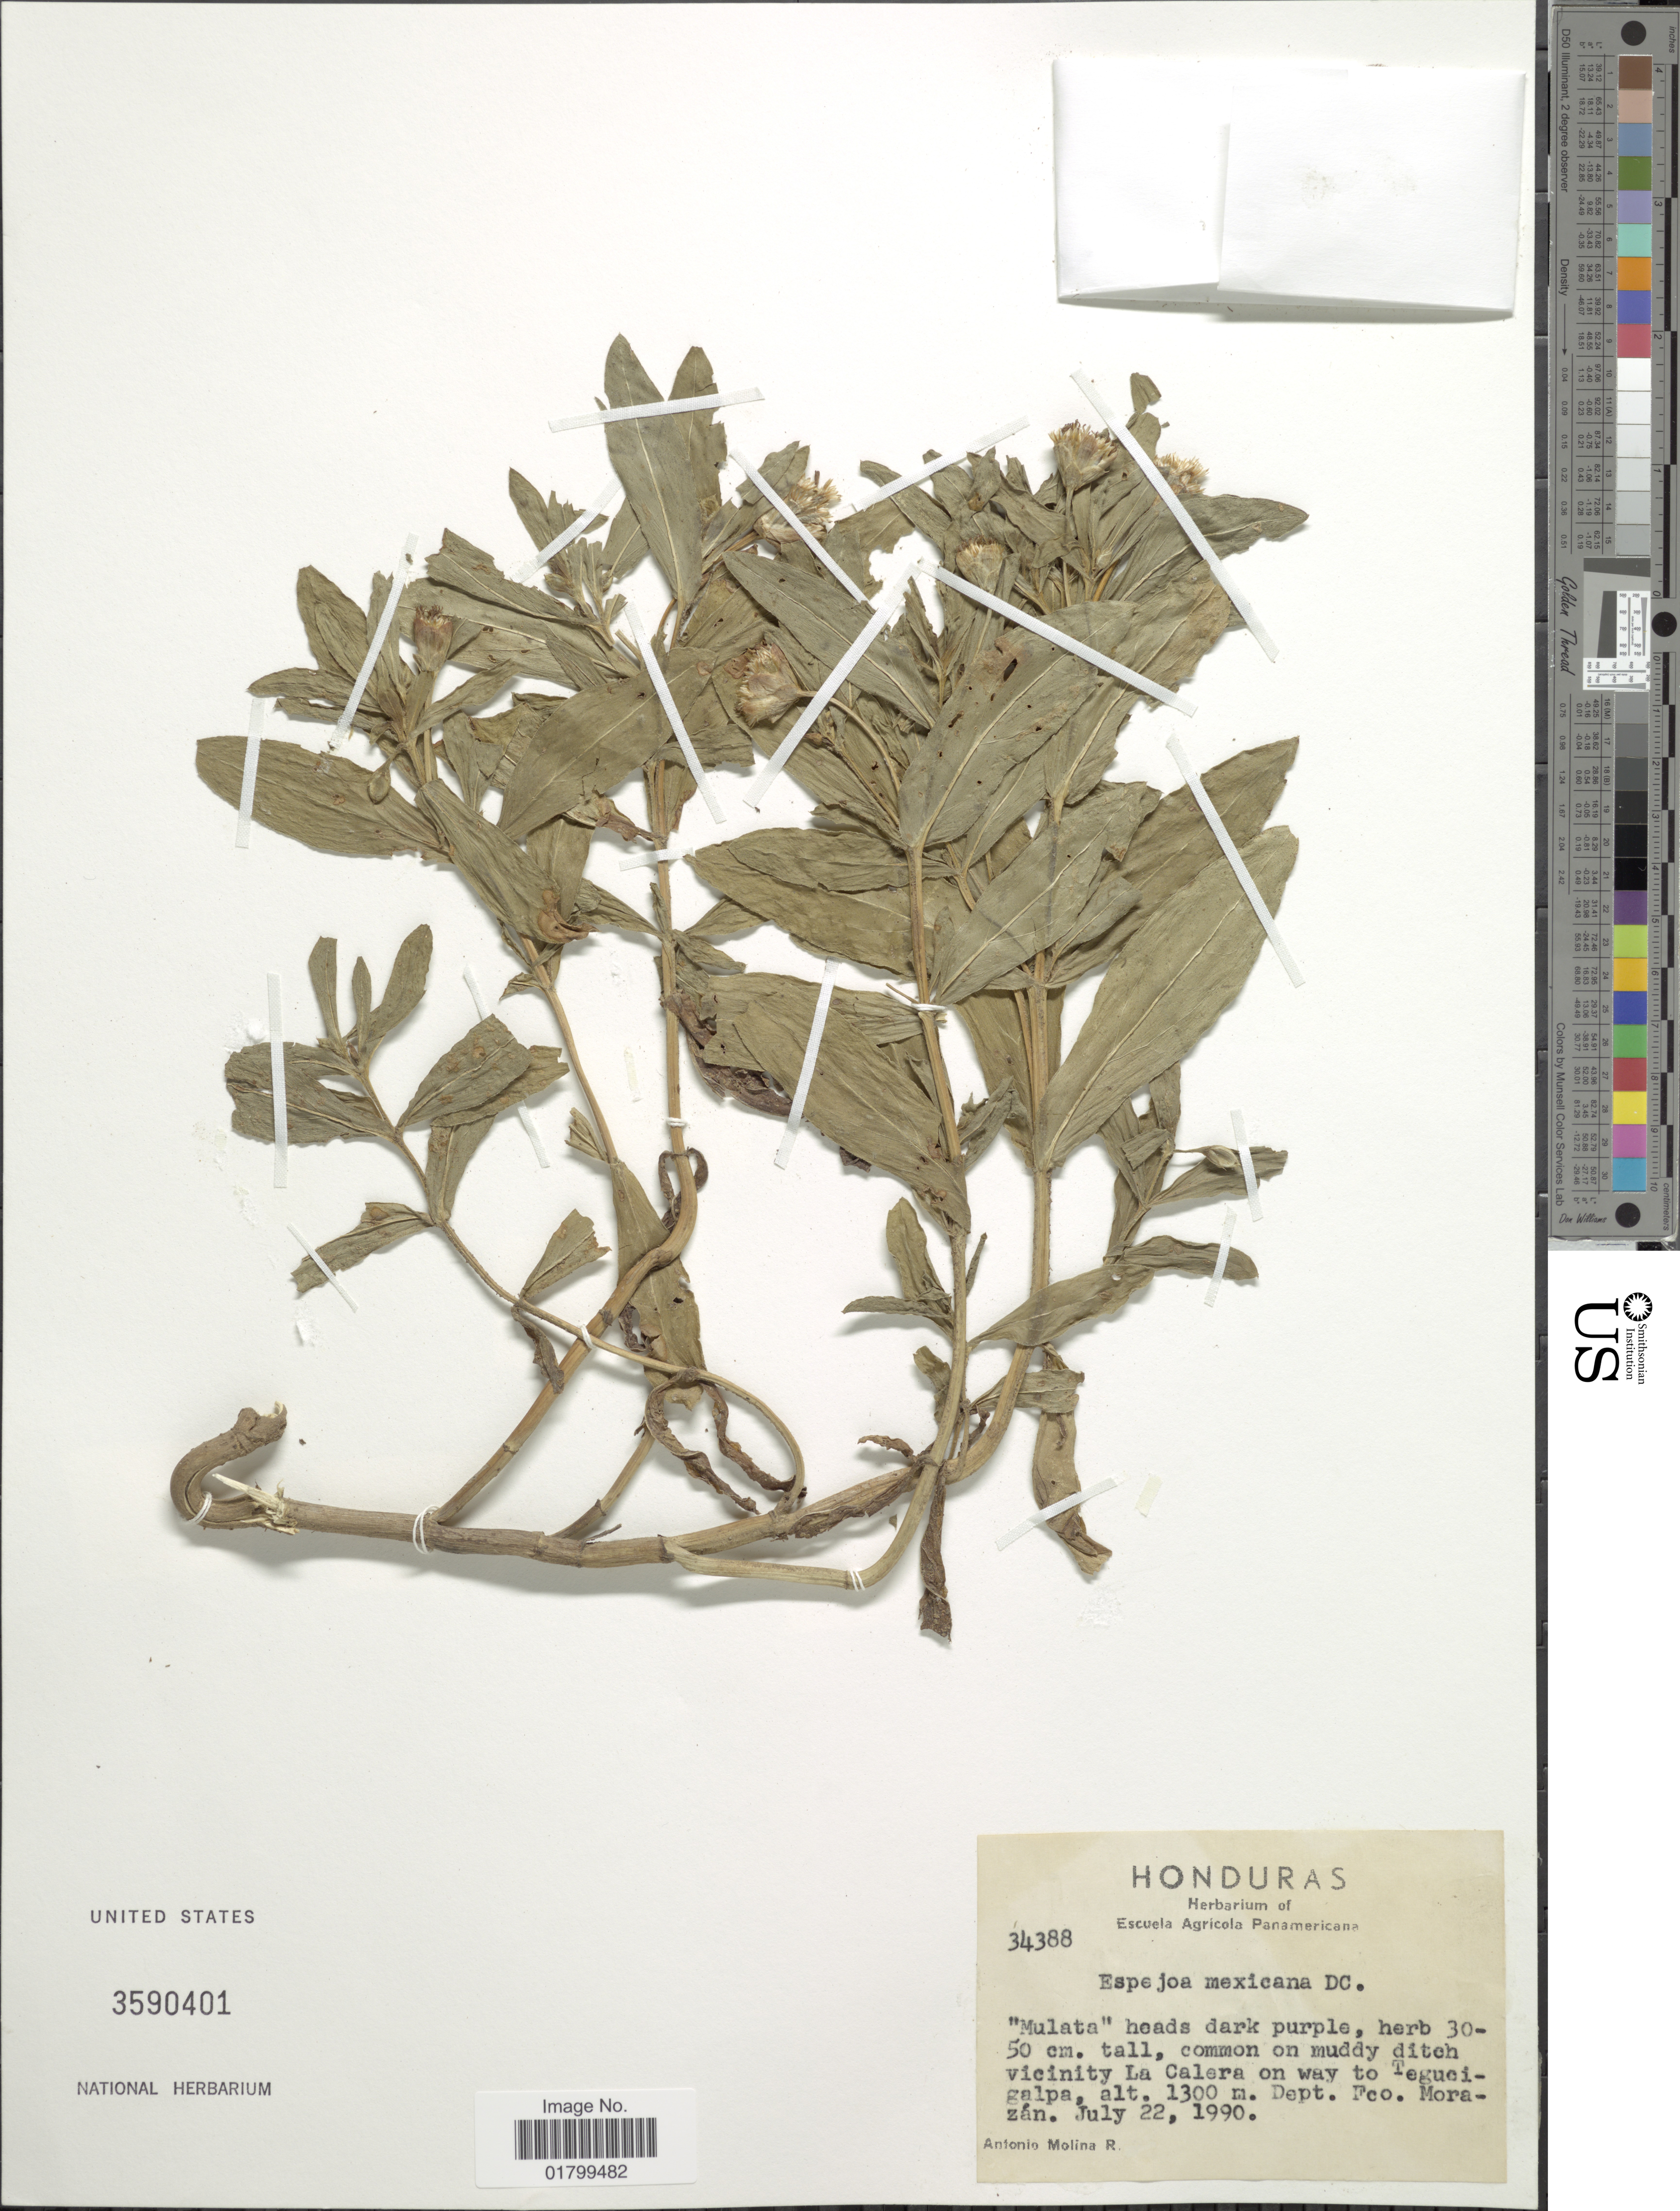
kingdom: Plantae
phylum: Tracheophyta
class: Magnoliopsida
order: Asterales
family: Asteraceae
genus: Espejoa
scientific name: Espejoa mexicana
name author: DC.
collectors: A. Molina R.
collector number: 34388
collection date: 1990-07-22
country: Honduras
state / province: Fco. Morazán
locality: Common on muddy ditch vicinity La Calera on way to Tegucigalpa, Dept. Fco. Morazan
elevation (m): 1300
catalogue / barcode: US 3590401